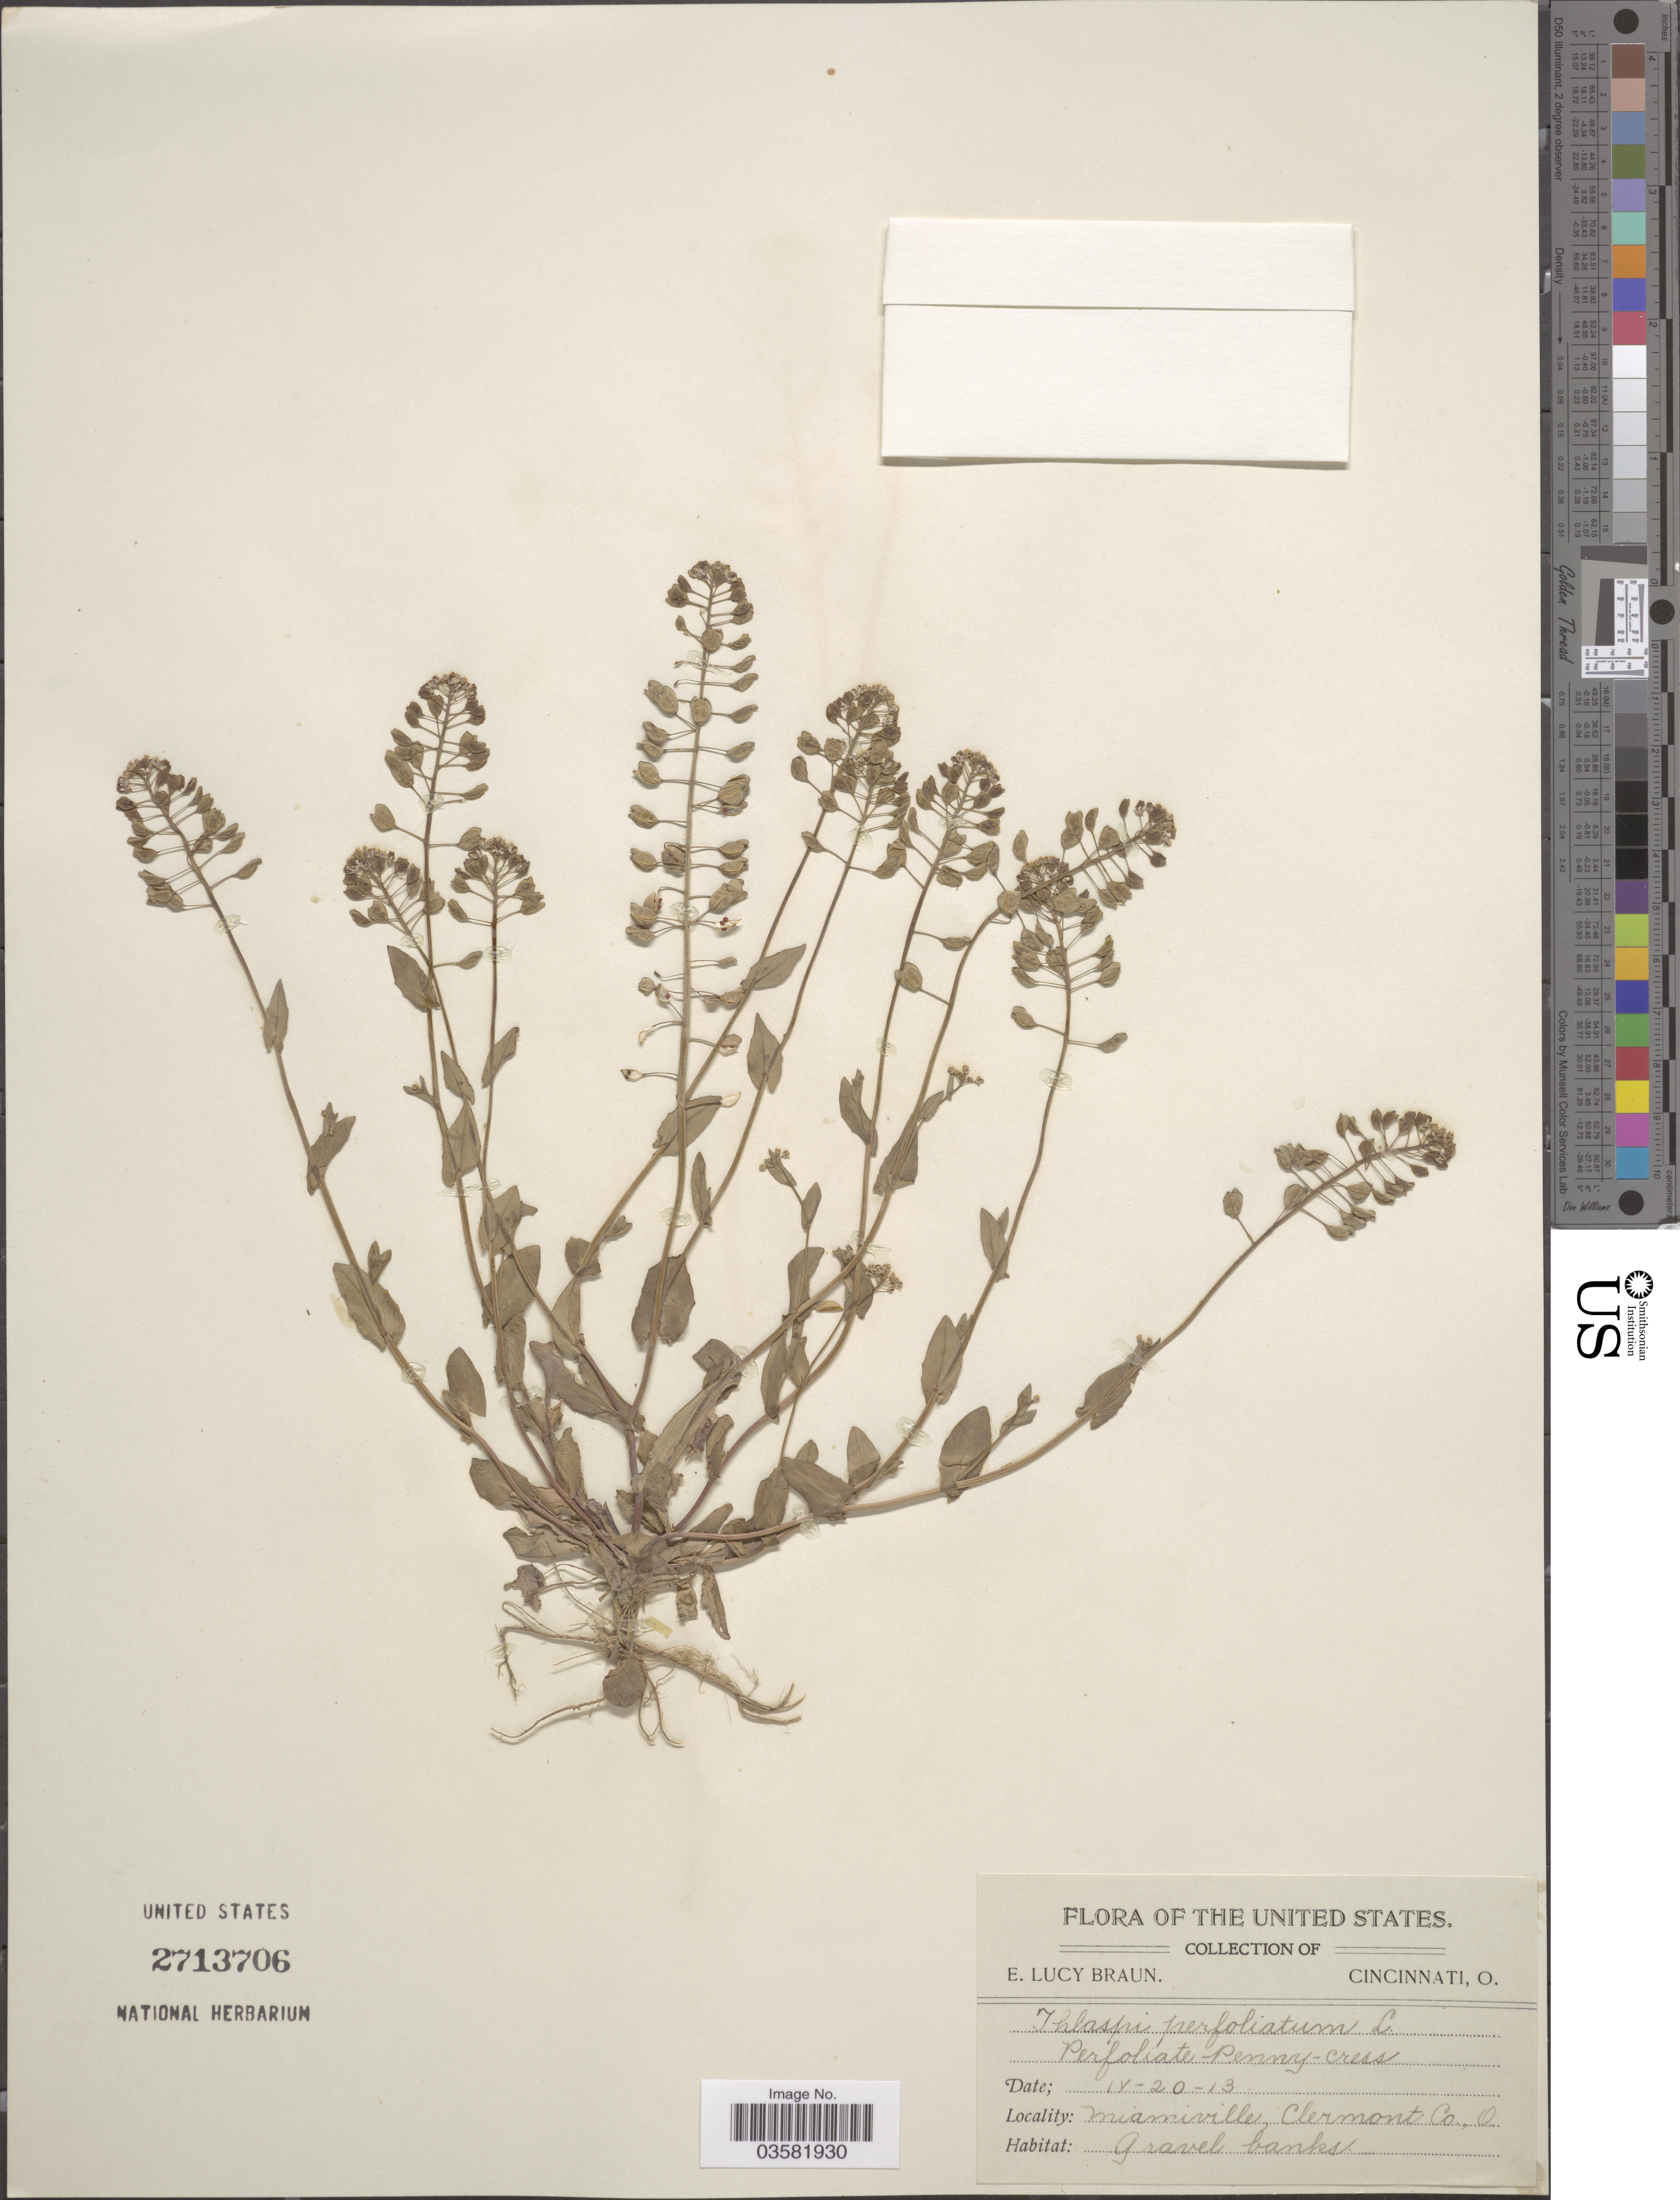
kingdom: Plantae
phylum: Tracheophyta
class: Magnoliopsida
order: Brassicales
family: Brassicaceae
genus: Thlaspi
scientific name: Thlaspi perfoliatum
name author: L.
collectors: E. L. Braun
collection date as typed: Transcribed d/m/y: 20/4/13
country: United States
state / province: Ohio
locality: Miamiville, Clermont Co.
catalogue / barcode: US 2713706